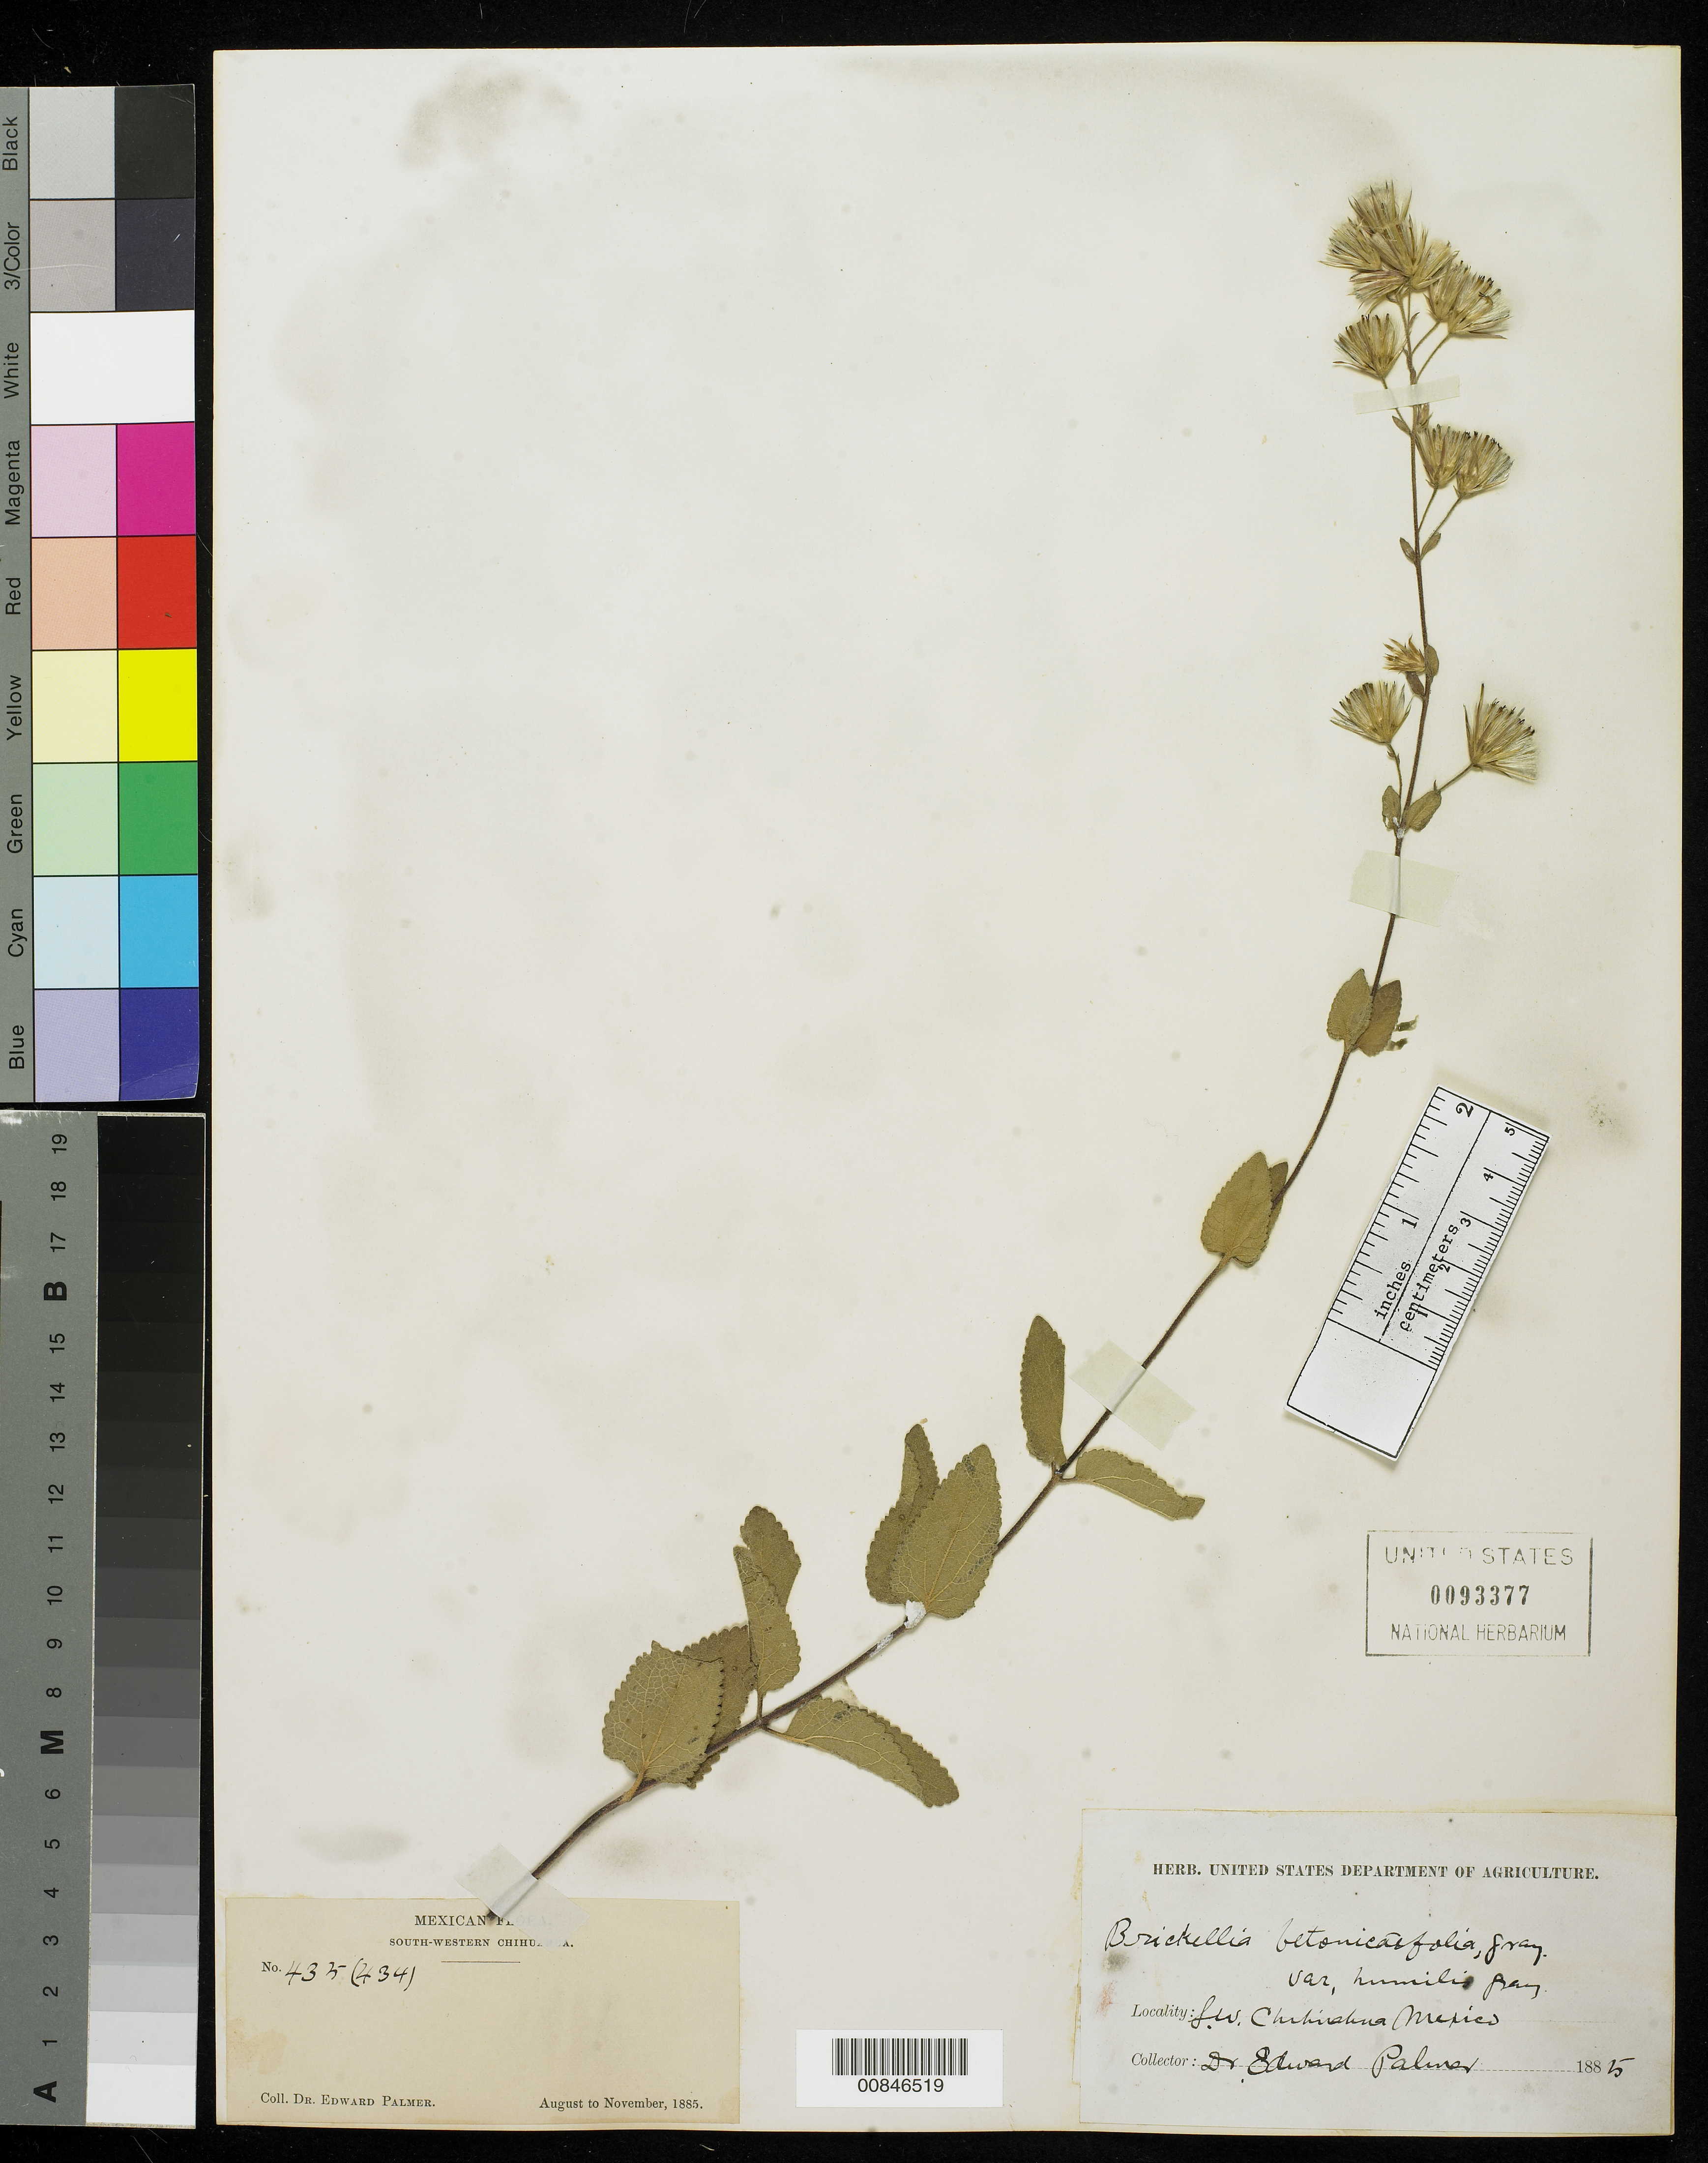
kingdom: Plantae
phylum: Tracheophyta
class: Magnoliopsida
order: Asterales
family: Asteraceae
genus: Brickellia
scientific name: Brickellia betonicifolia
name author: A. Gray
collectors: E. Palmer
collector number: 435 (434)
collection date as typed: Aug 1885 to -- Nov 1885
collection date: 1885-08/1885-11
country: Mexico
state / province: Chihuahua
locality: South-Western Chihuahua.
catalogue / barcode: US 93377